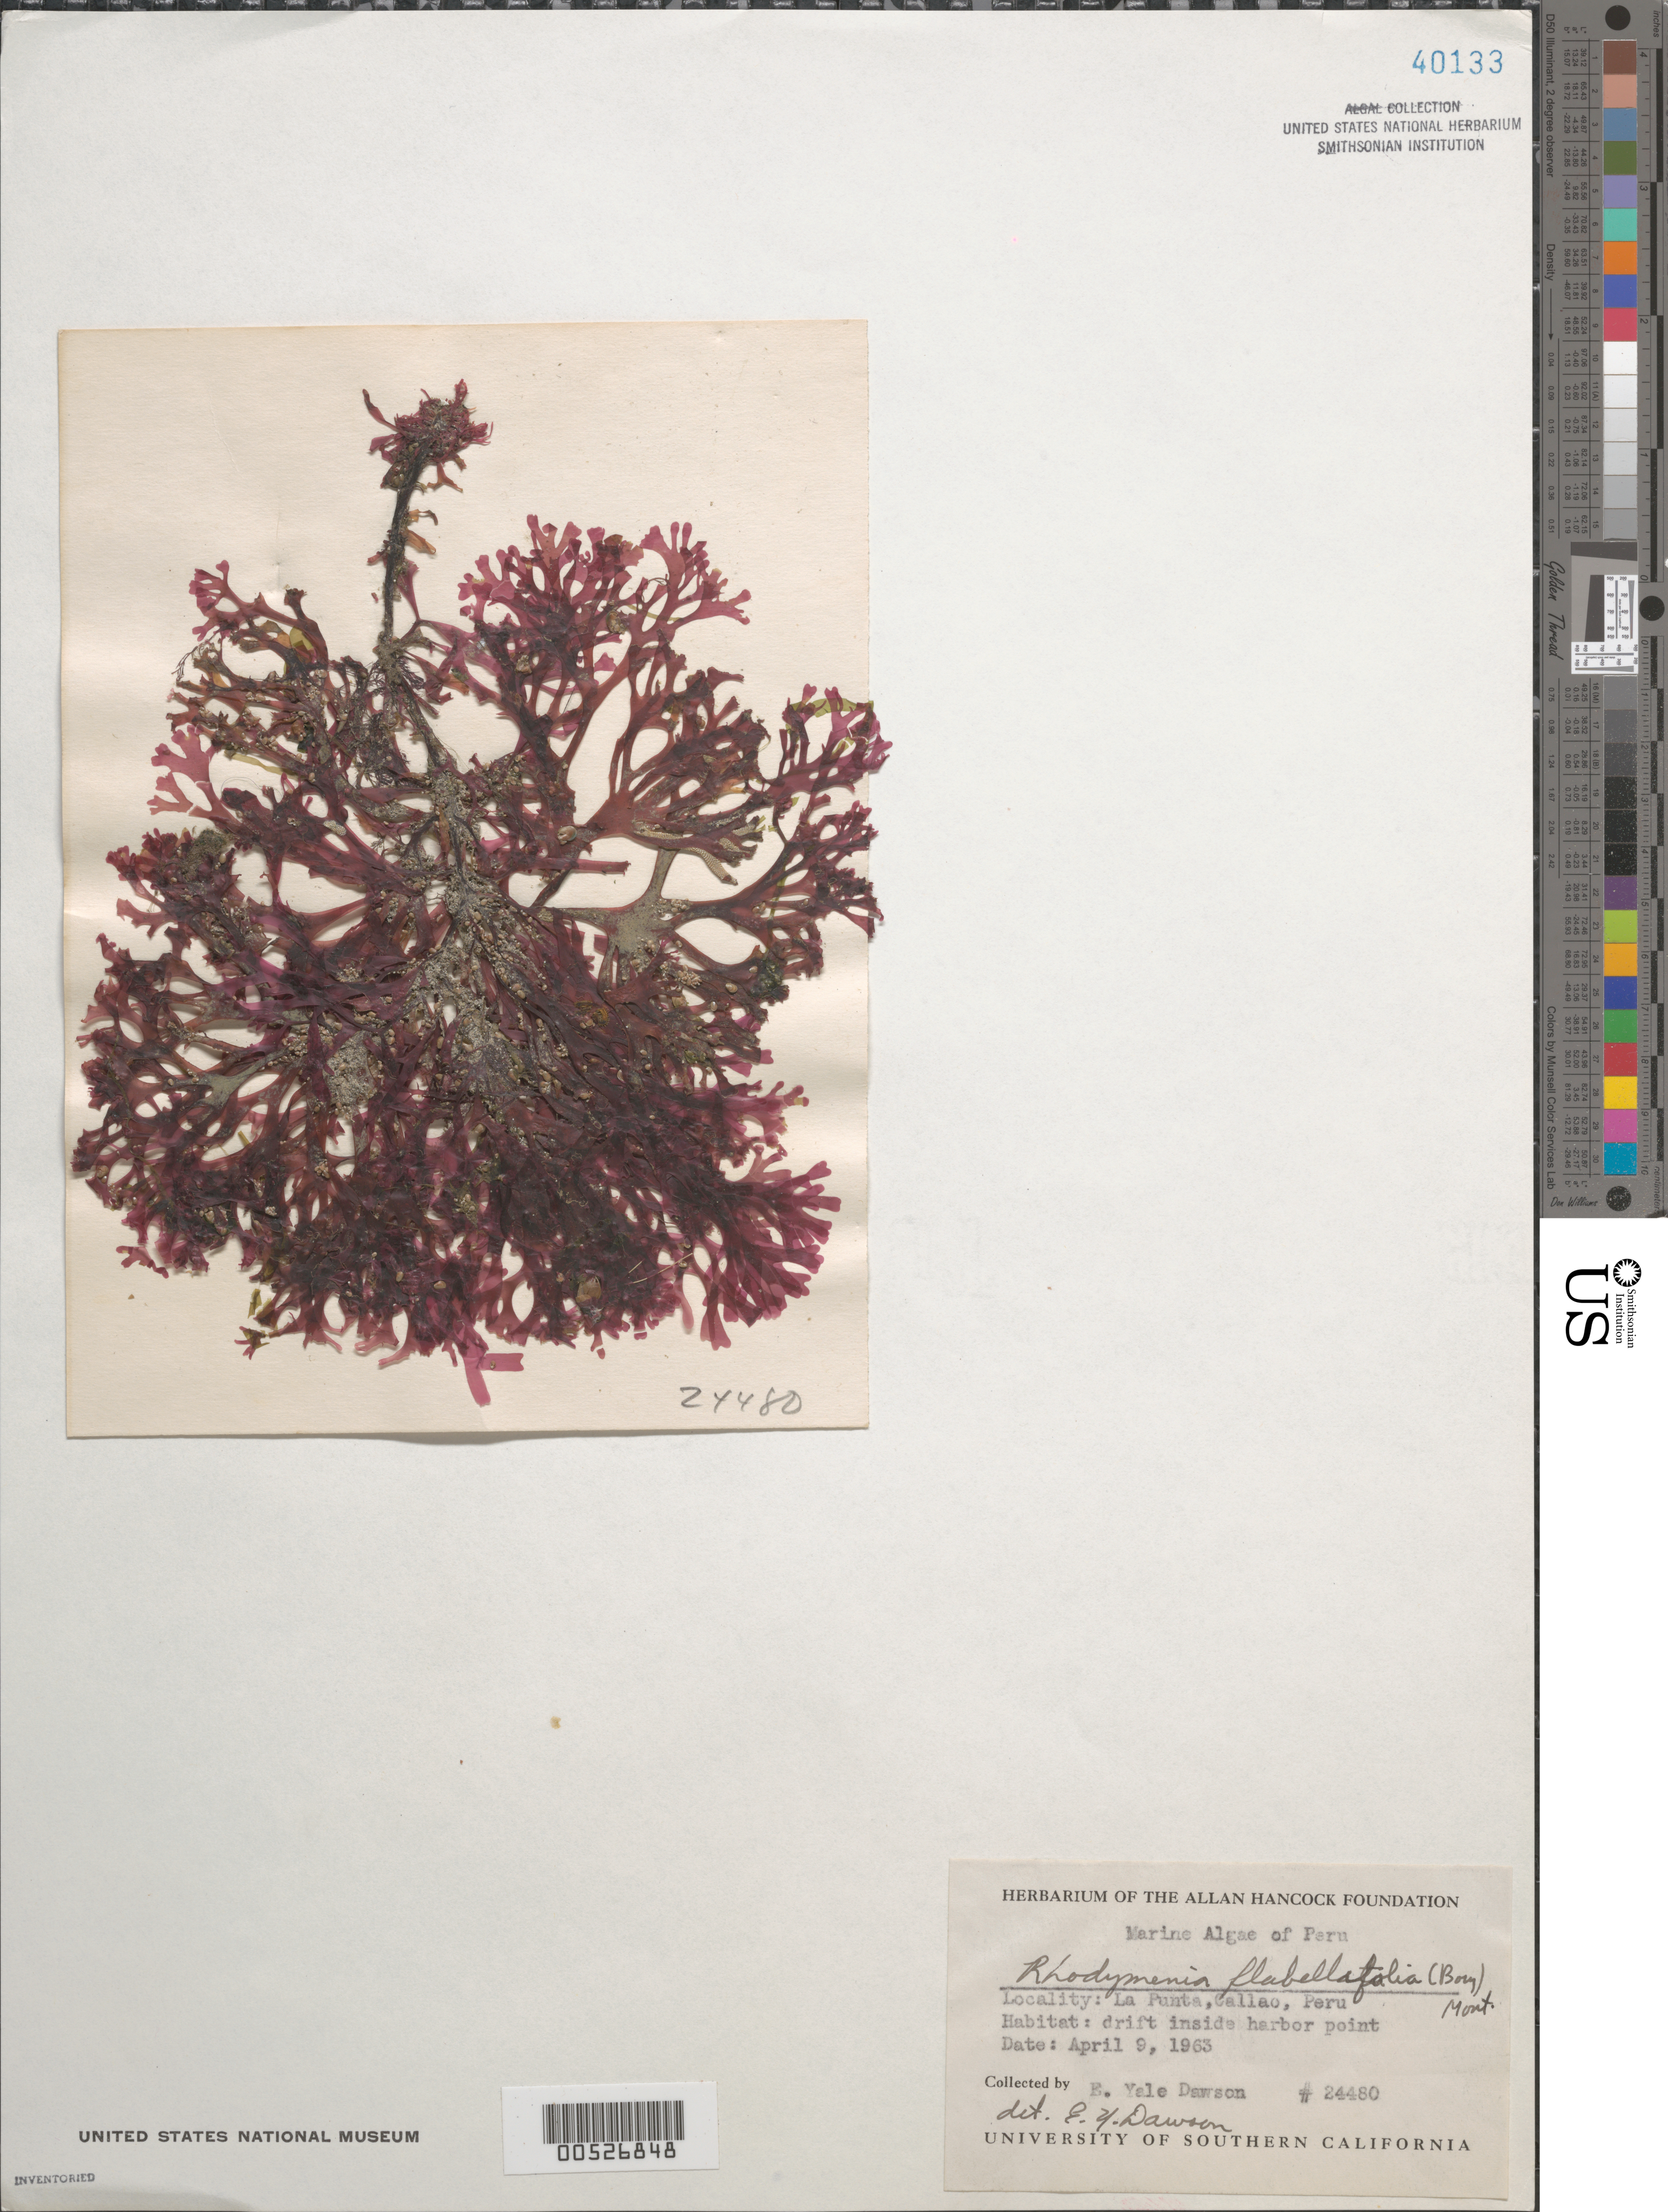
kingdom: Plantae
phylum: Rhodophyta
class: Florideophyceae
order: Rhodymeniales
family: Rhodymeniaceae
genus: Rhodymenia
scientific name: Rhodymenia flabellifolia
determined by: Dawson, E. Y.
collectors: E. Y. Dawson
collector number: EYD 24480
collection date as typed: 09 Apr 1963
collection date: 1963-04-09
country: Peru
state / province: Callao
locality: La Punta, Callao area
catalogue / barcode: US 40133